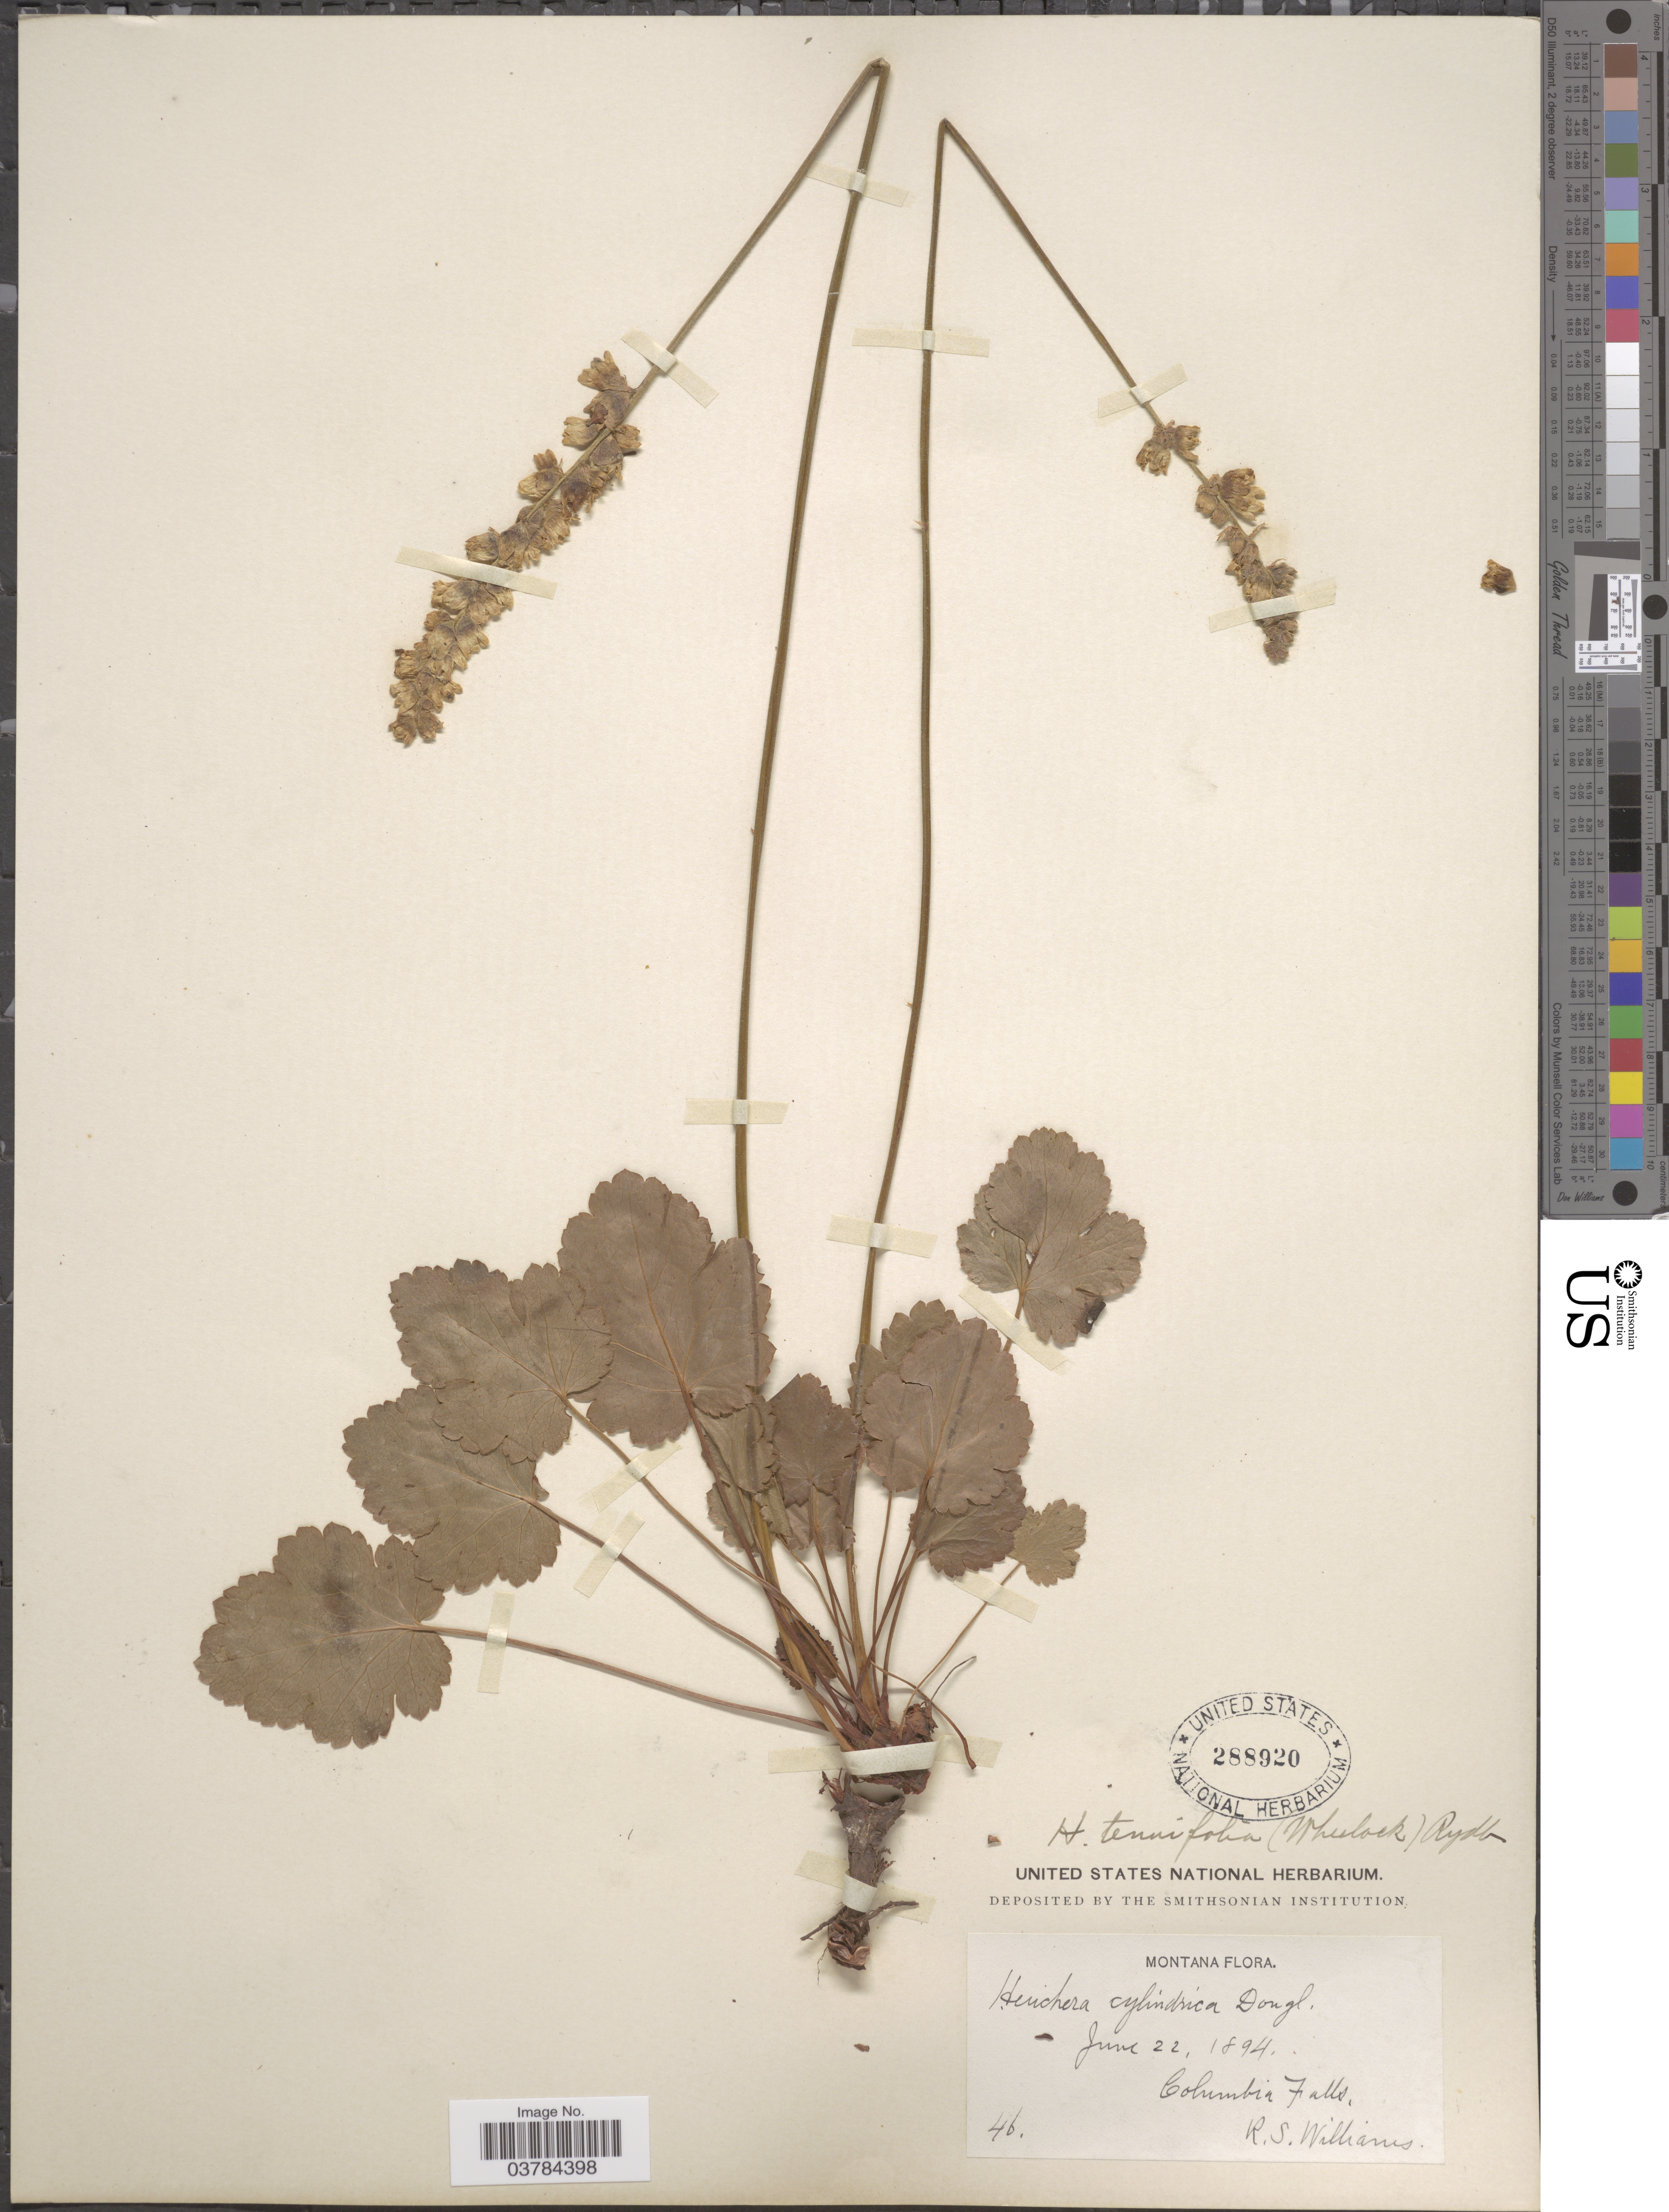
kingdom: Plantae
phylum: Tracheophyta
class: Magnoliopsida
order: Saxifragales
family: Saxifragaceae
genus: Heuchera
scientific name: Heuchera cylindrica var. glabella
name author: (Torr. & A. Gray) Wheelock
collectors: R. S. Williams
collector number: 46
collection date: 1894-06-22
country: United States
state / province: Montana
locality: Columbia Falls.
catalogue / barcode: US 288920